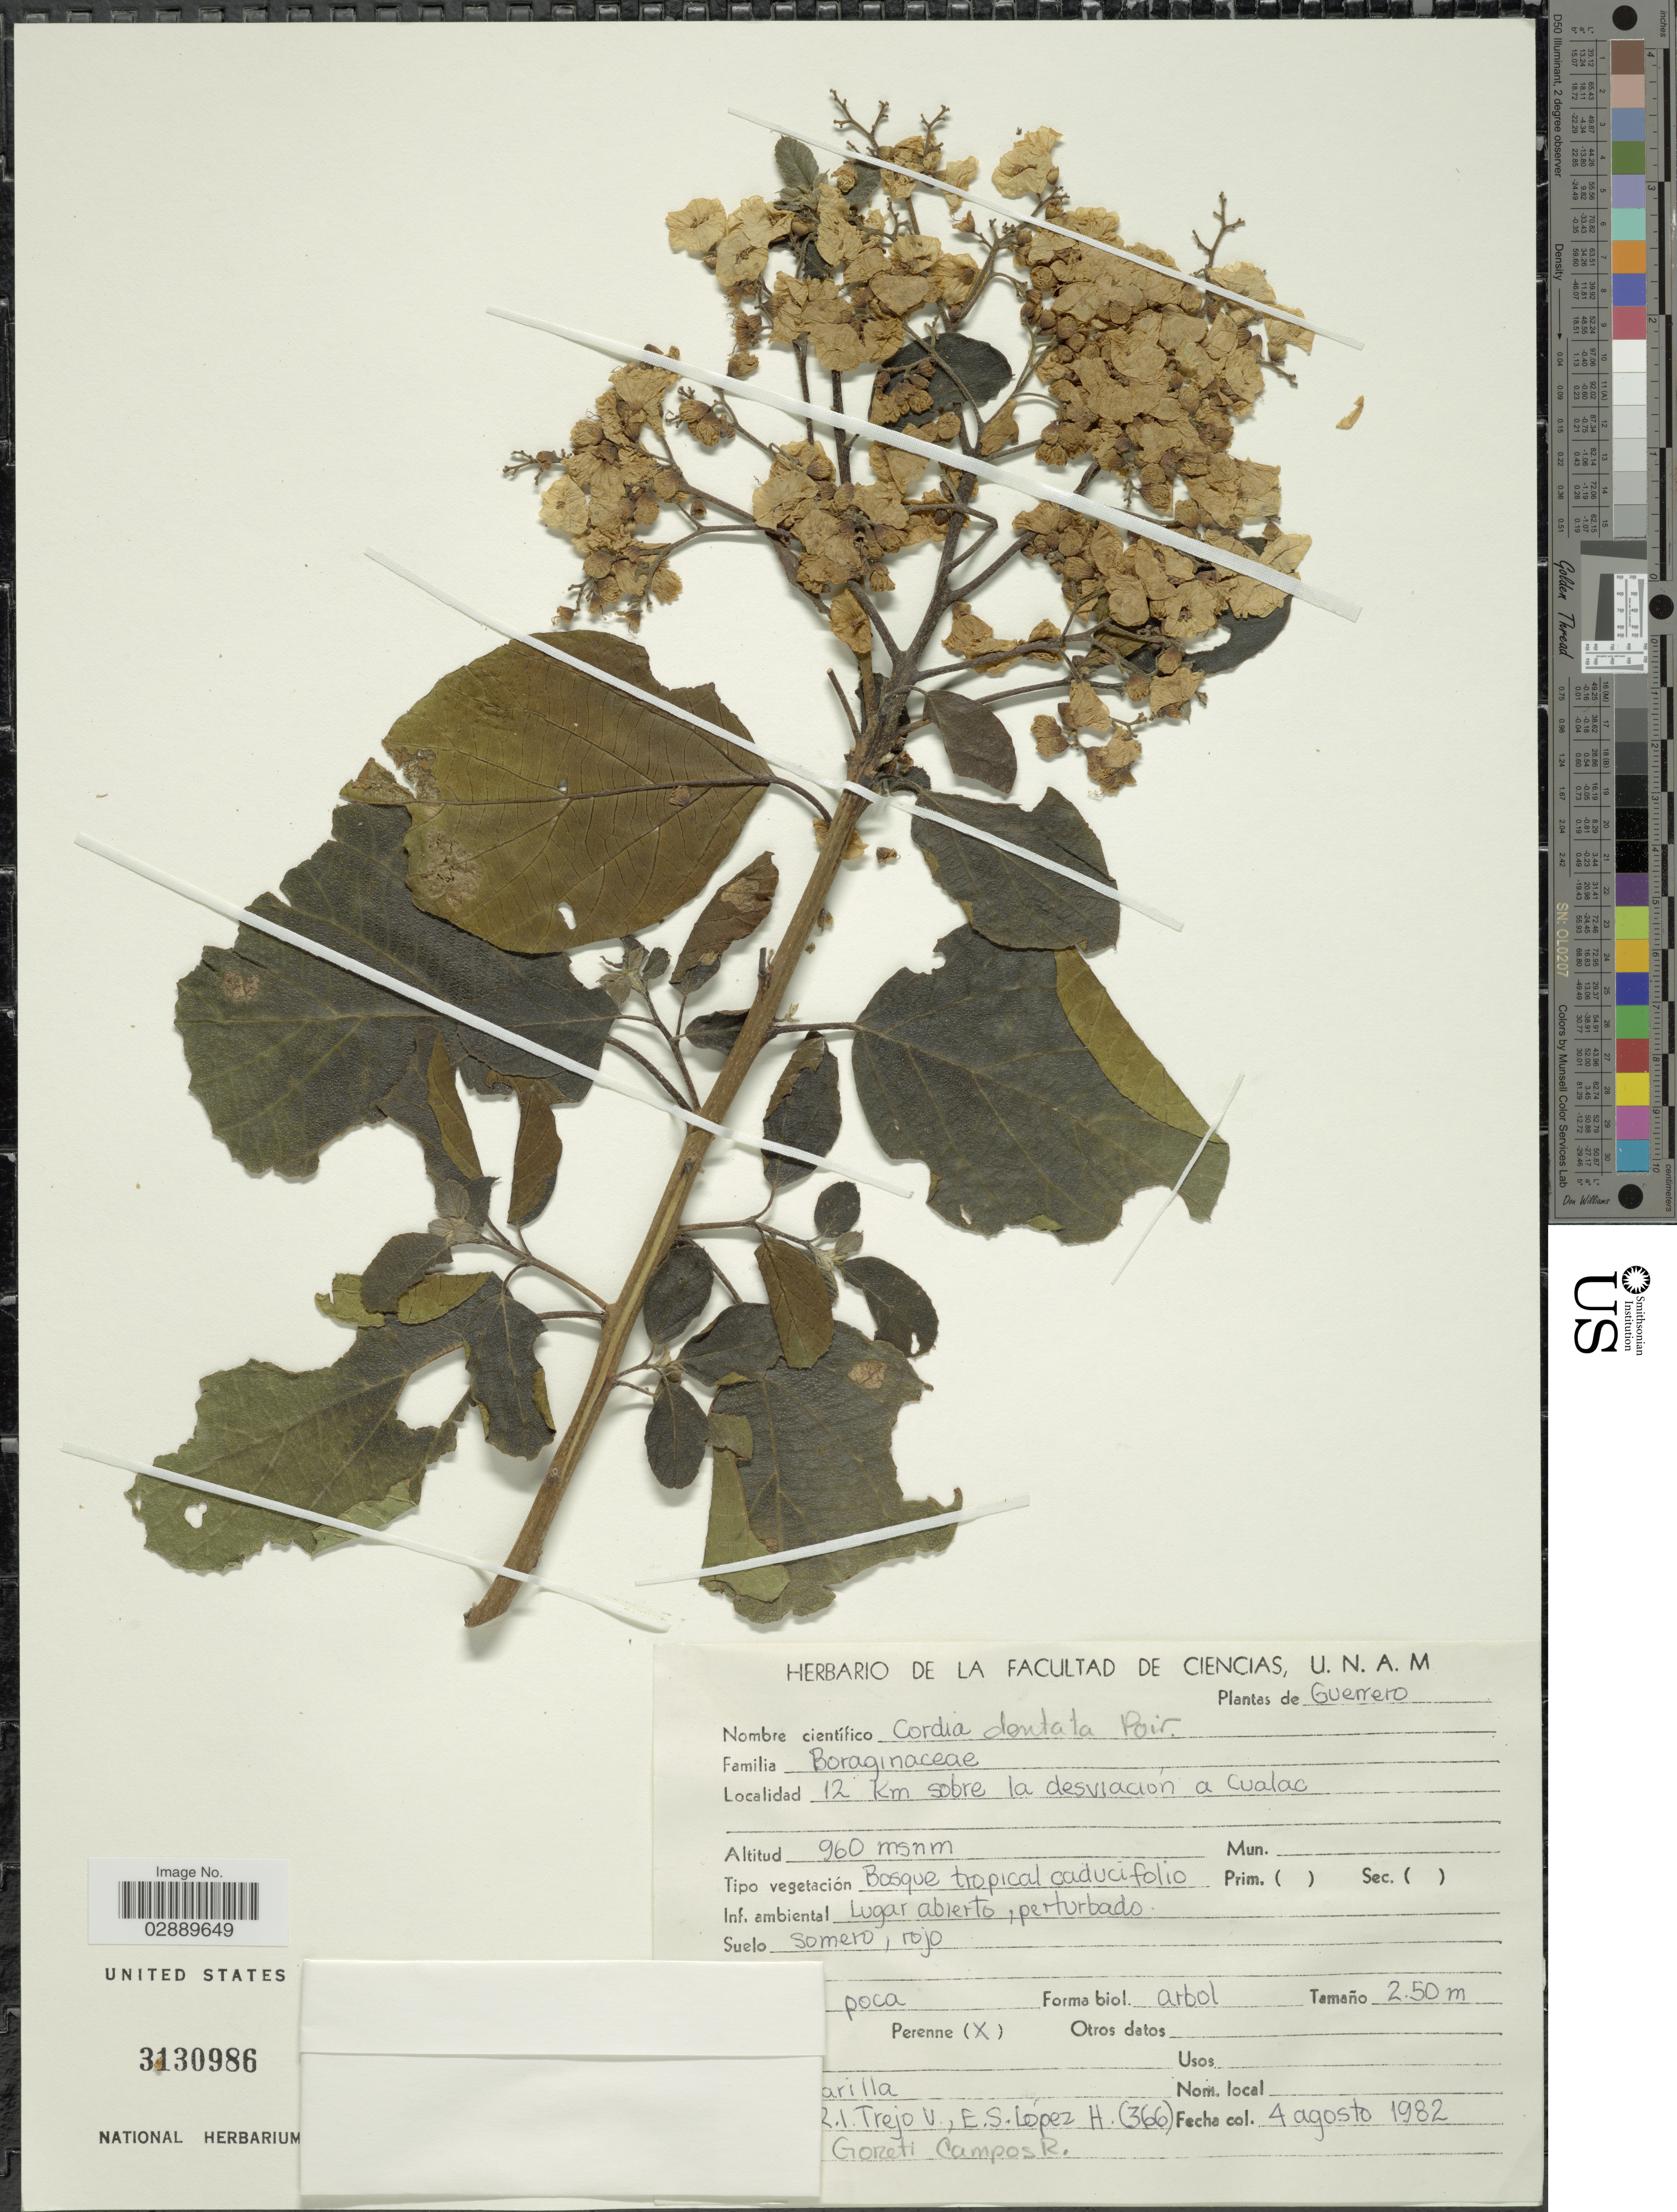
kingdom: Plantae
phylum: Tracheophyta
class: Magnoliopsida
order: Boraginales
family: Cordiaceae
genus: Cordia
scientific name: Cordia dentata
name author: Poir.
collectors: R. Trejo V., E. López & M. Campos Rios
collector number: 366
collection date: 1982-08-04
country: Mexico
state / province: Guerrero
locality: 12 Km sobre la desviación a Cualac.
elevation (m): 960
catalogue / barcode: US 3130986